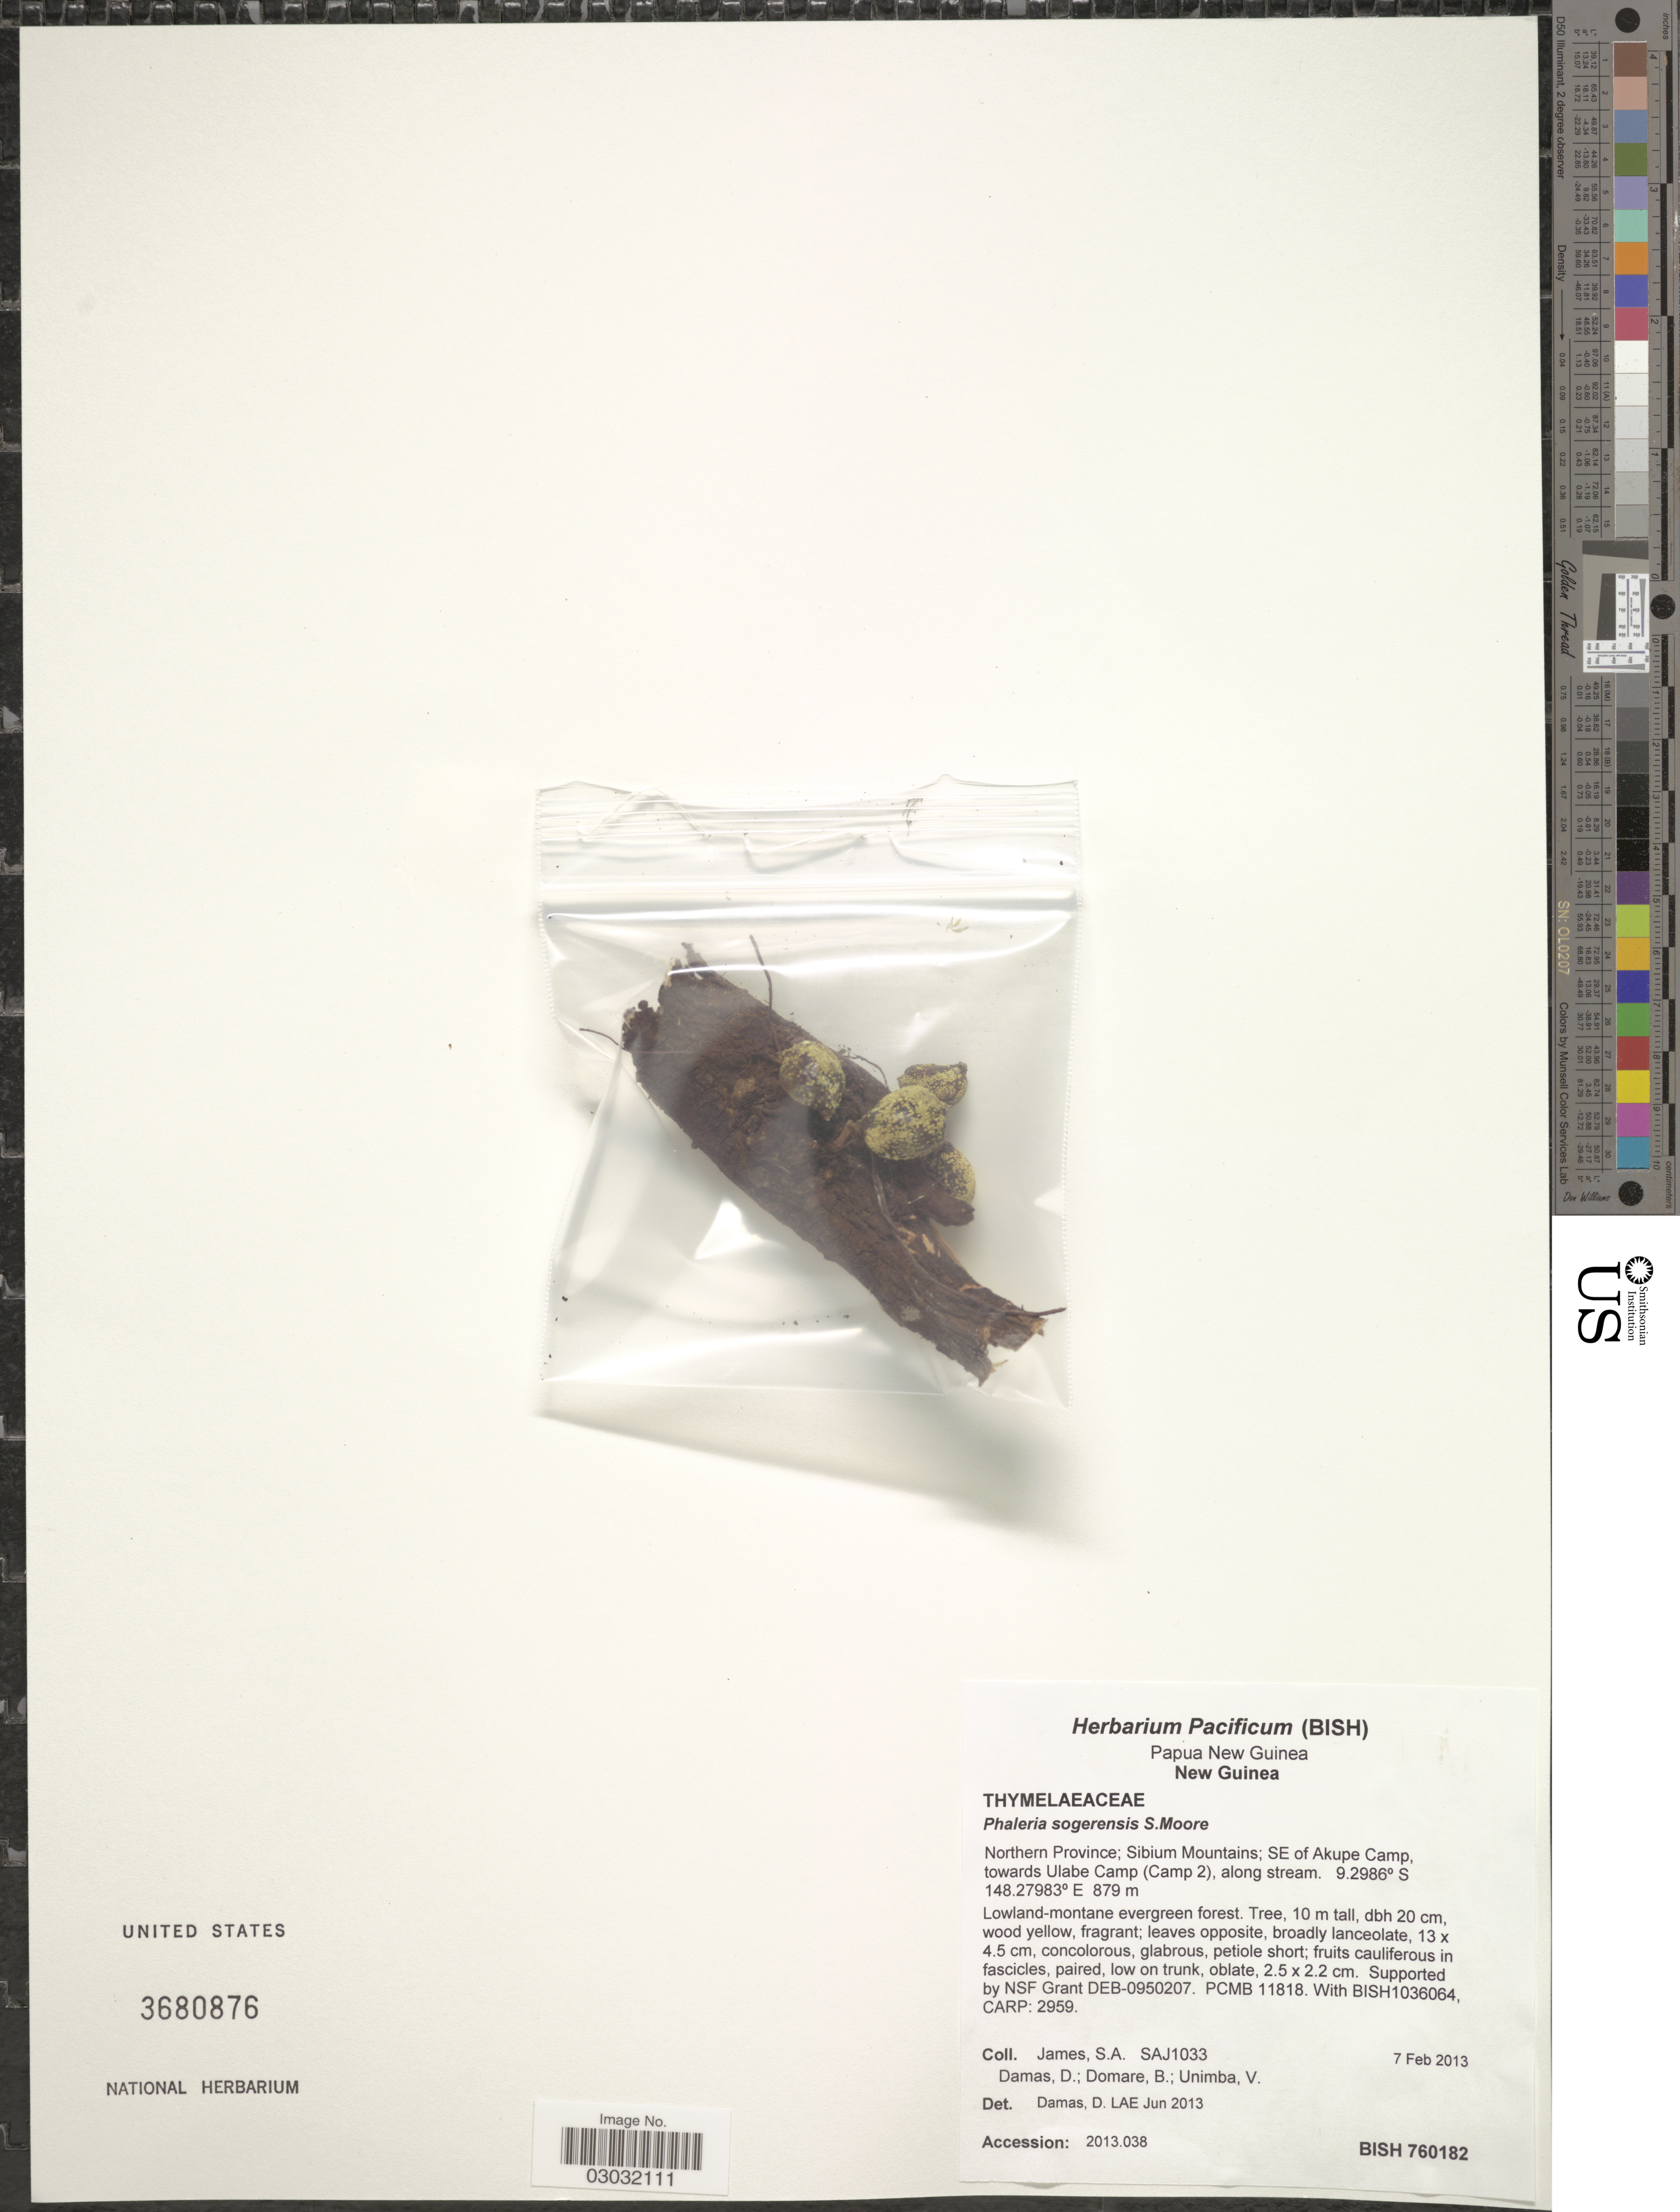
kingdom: Plantae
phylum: Tracheophyta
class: Magnoliopsida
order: Malvales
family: Thymelaeaceae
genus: Phaleria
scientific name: Phaleria sogerensis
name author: S. Moore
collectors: S. James, D. Damas, B. Domare & V. Unimba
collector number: SAJ1033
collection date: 2013-02-07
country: Papua New Guinea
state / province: Northern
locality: New Guinea, Northern Province; Sibium Mountains; SE of Akupe Camp, towards Ulabe Camp (Camp 2), along stream.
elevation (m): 879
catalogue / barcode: US 3680876